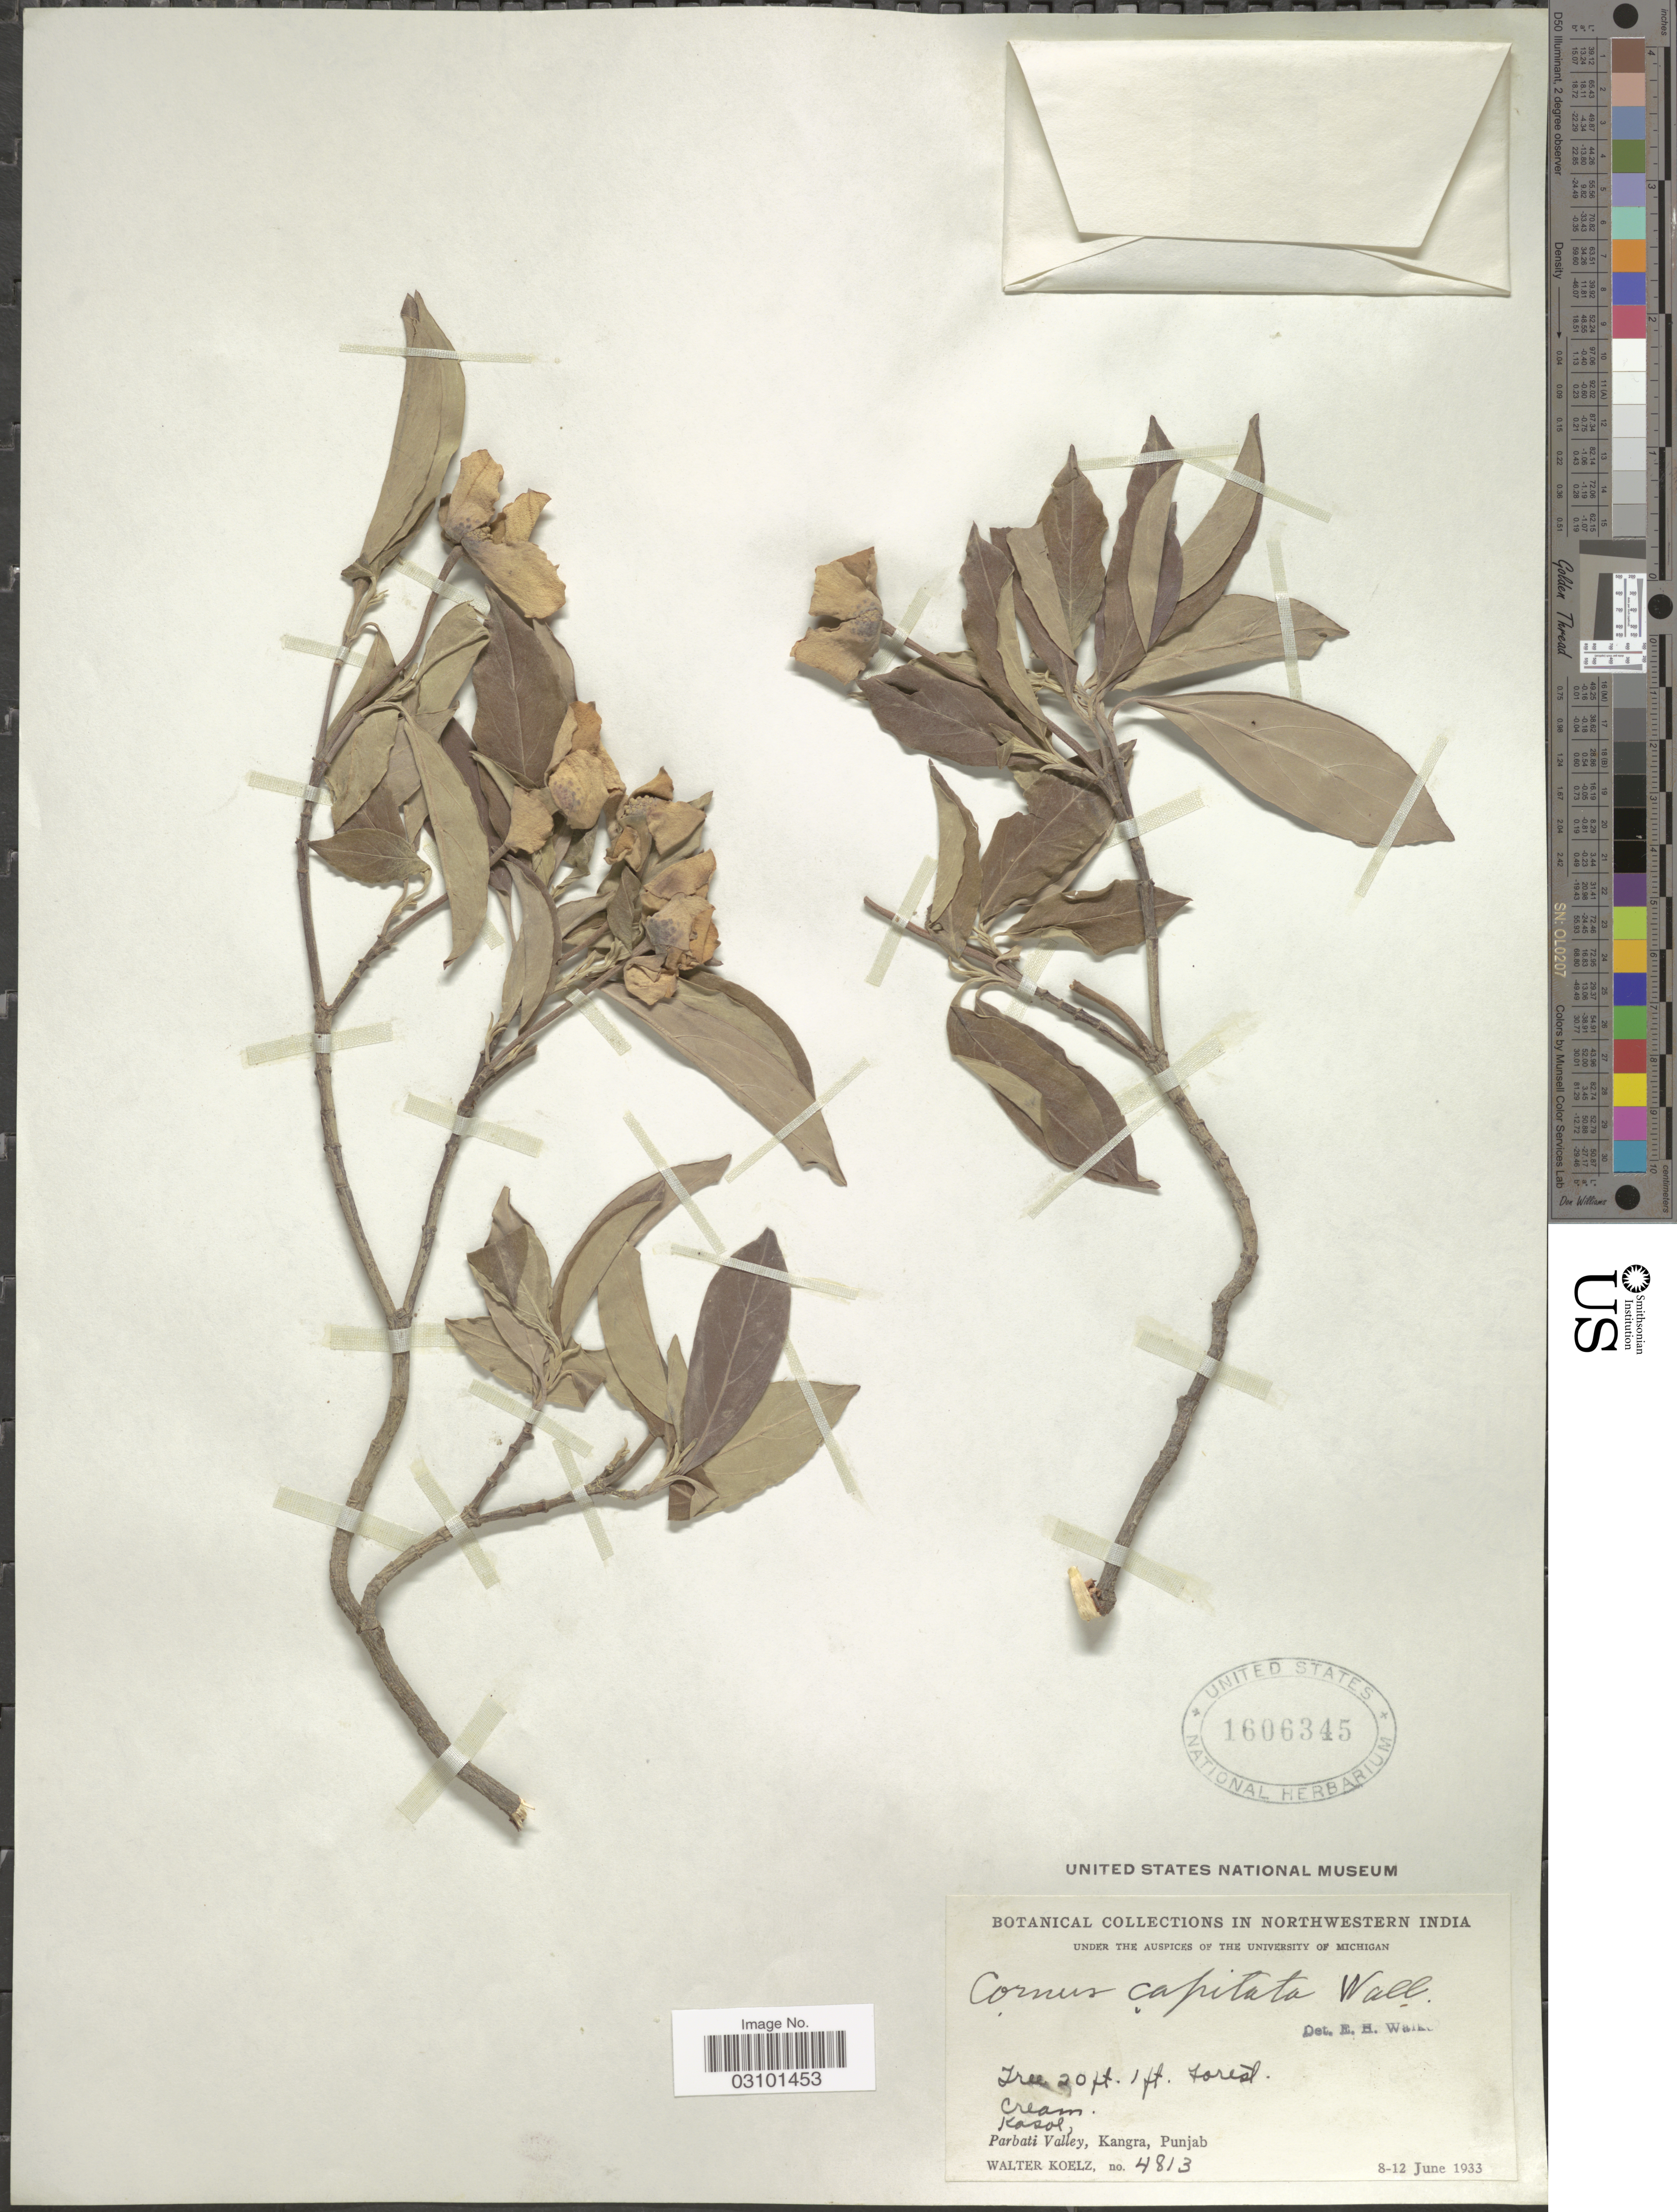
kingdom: Plantae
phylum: Tracheophyta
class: Magnoliopsida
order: Cornales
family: Cornaceae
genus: Cornus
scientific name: Cornus capitata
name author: Wall.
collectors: W. N. Koelz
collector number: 4813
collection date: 1933-06-08/1933-06-12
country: India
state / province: Punjab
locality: Northwestern India. Kasol, Parbati Valley, Kangra.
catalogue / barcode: US 1606345